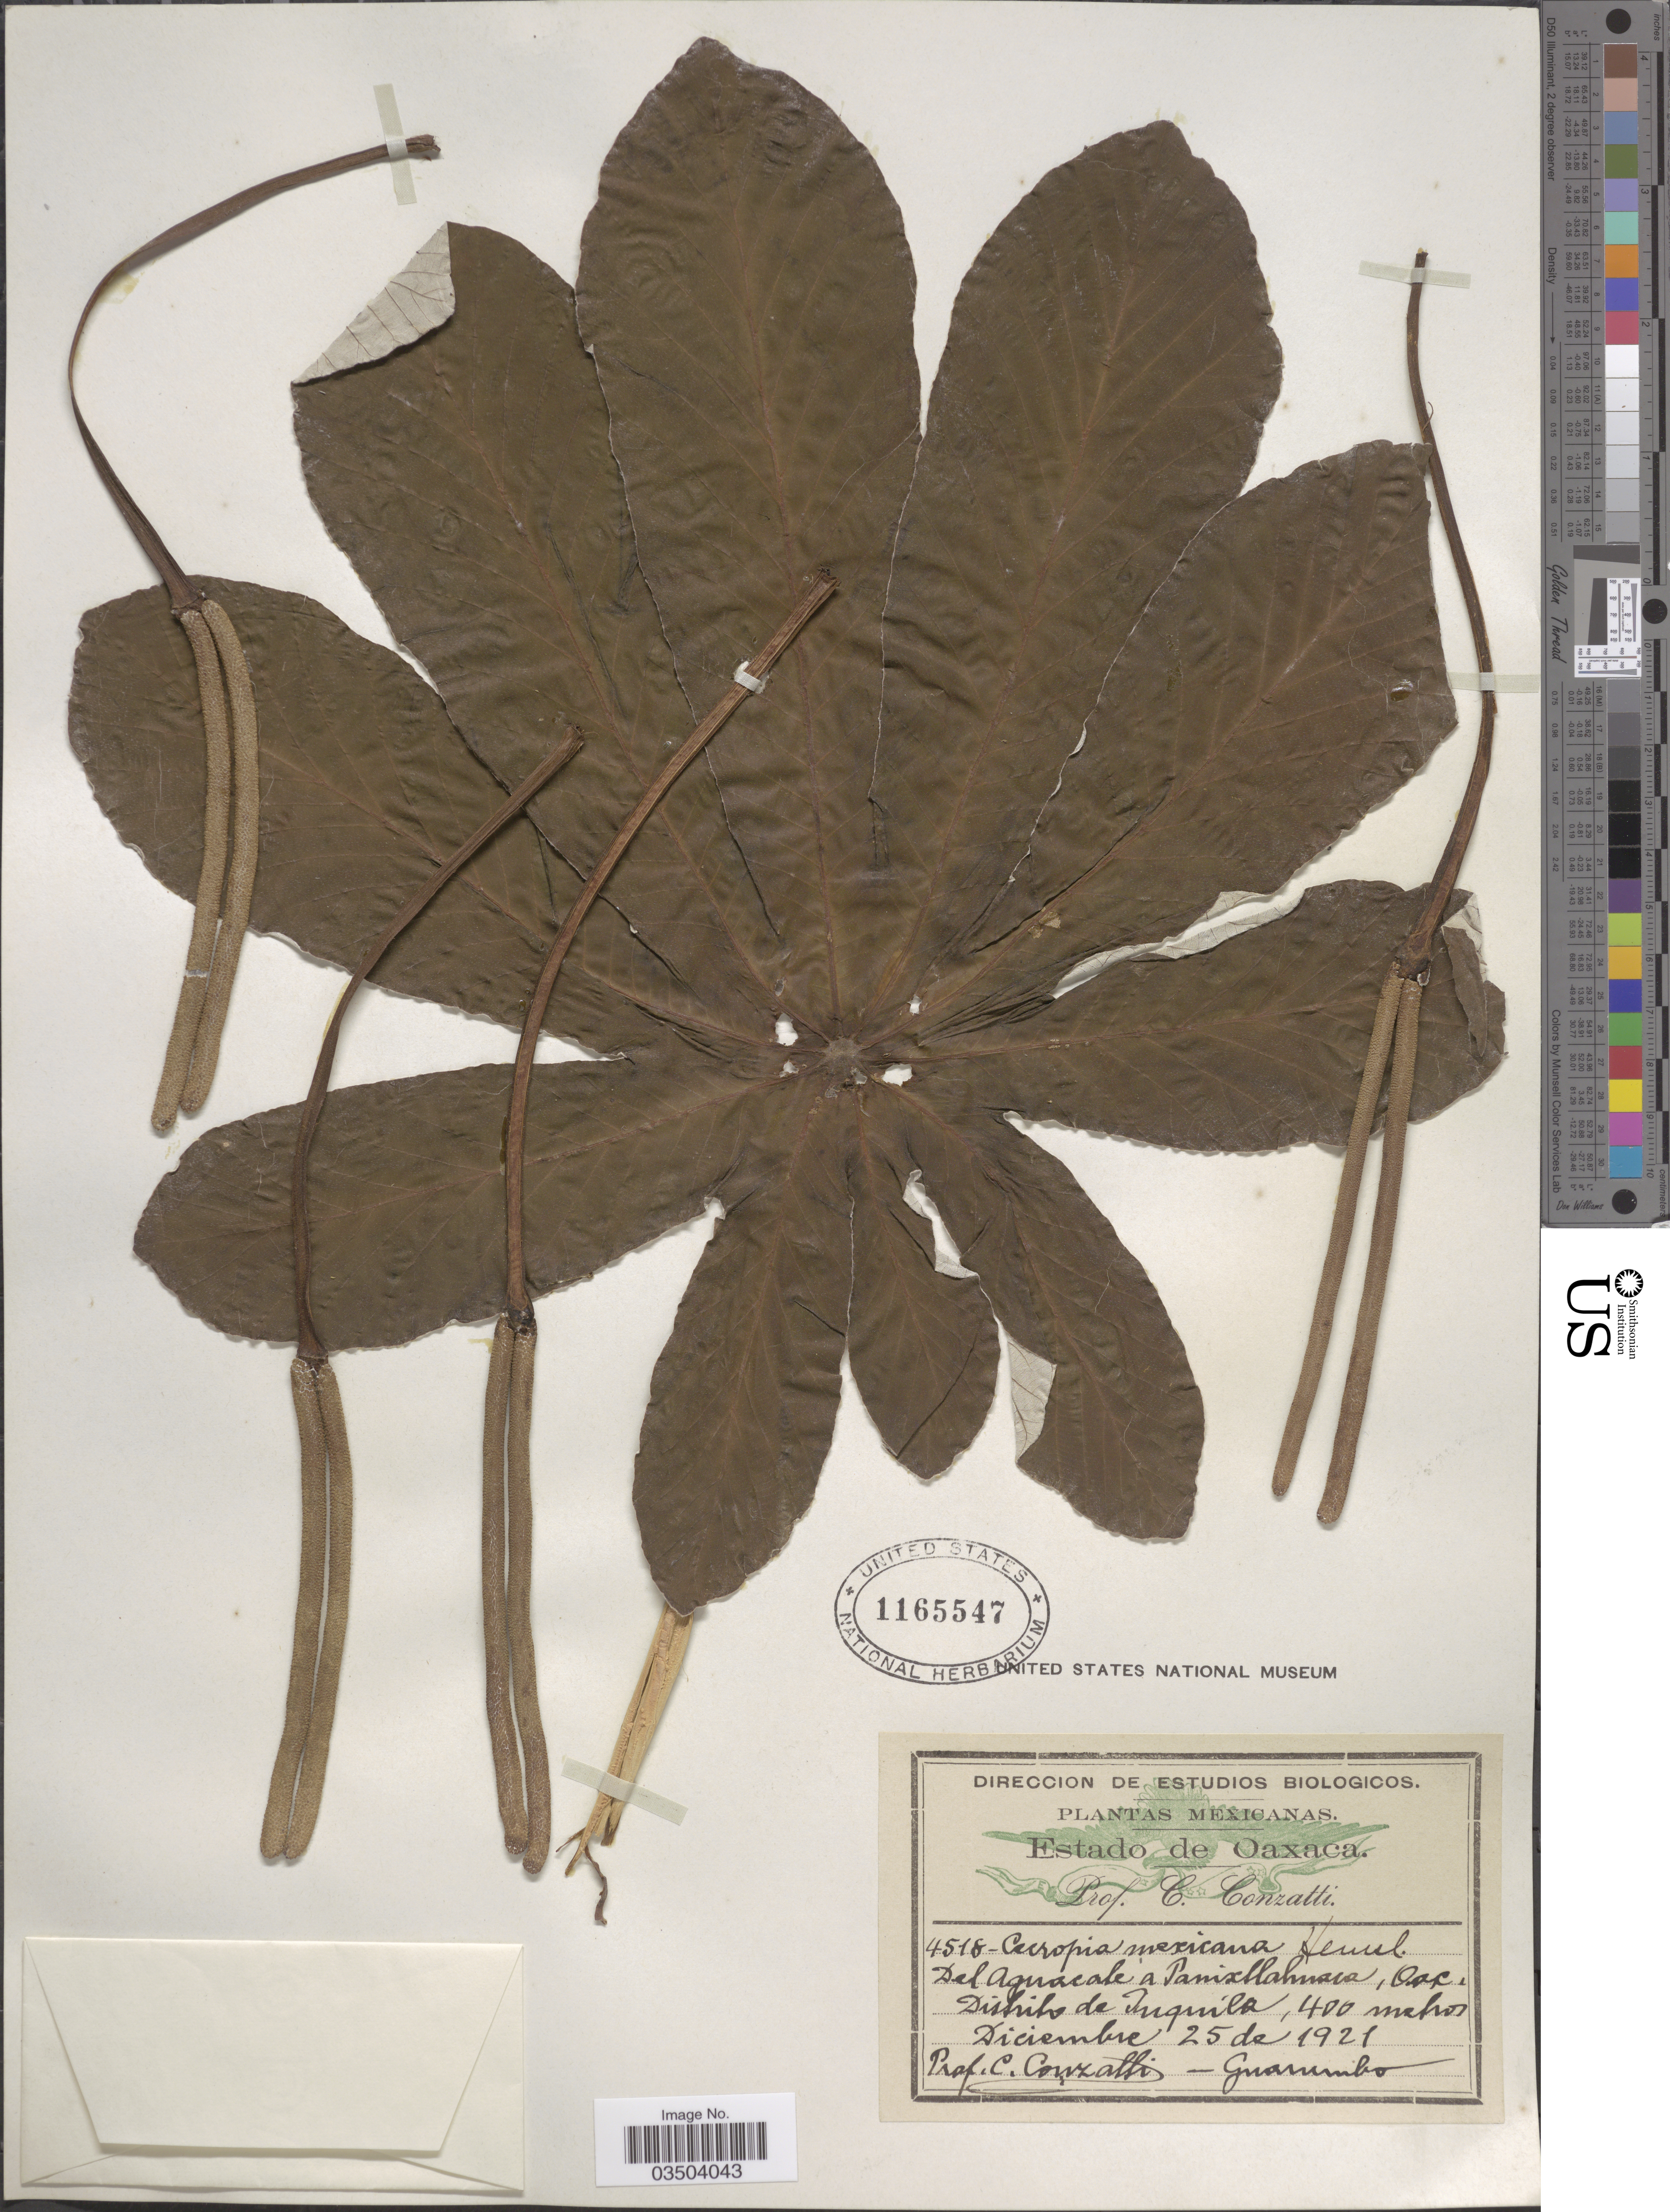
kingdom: Plantae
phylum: Tracheophyta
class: Magnoliopsida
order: Rosales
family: Urticaceae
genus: Cecropia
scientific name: Cecropia obtusifolia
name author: Bertol.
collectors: C. Conzatti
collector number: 4518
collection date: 1921-12-25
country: Mexico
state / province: Oaxaca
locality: Del Aguacale à Panixtlahuaca. Distito de Inquila.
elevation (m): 400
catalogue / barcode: US 1165547